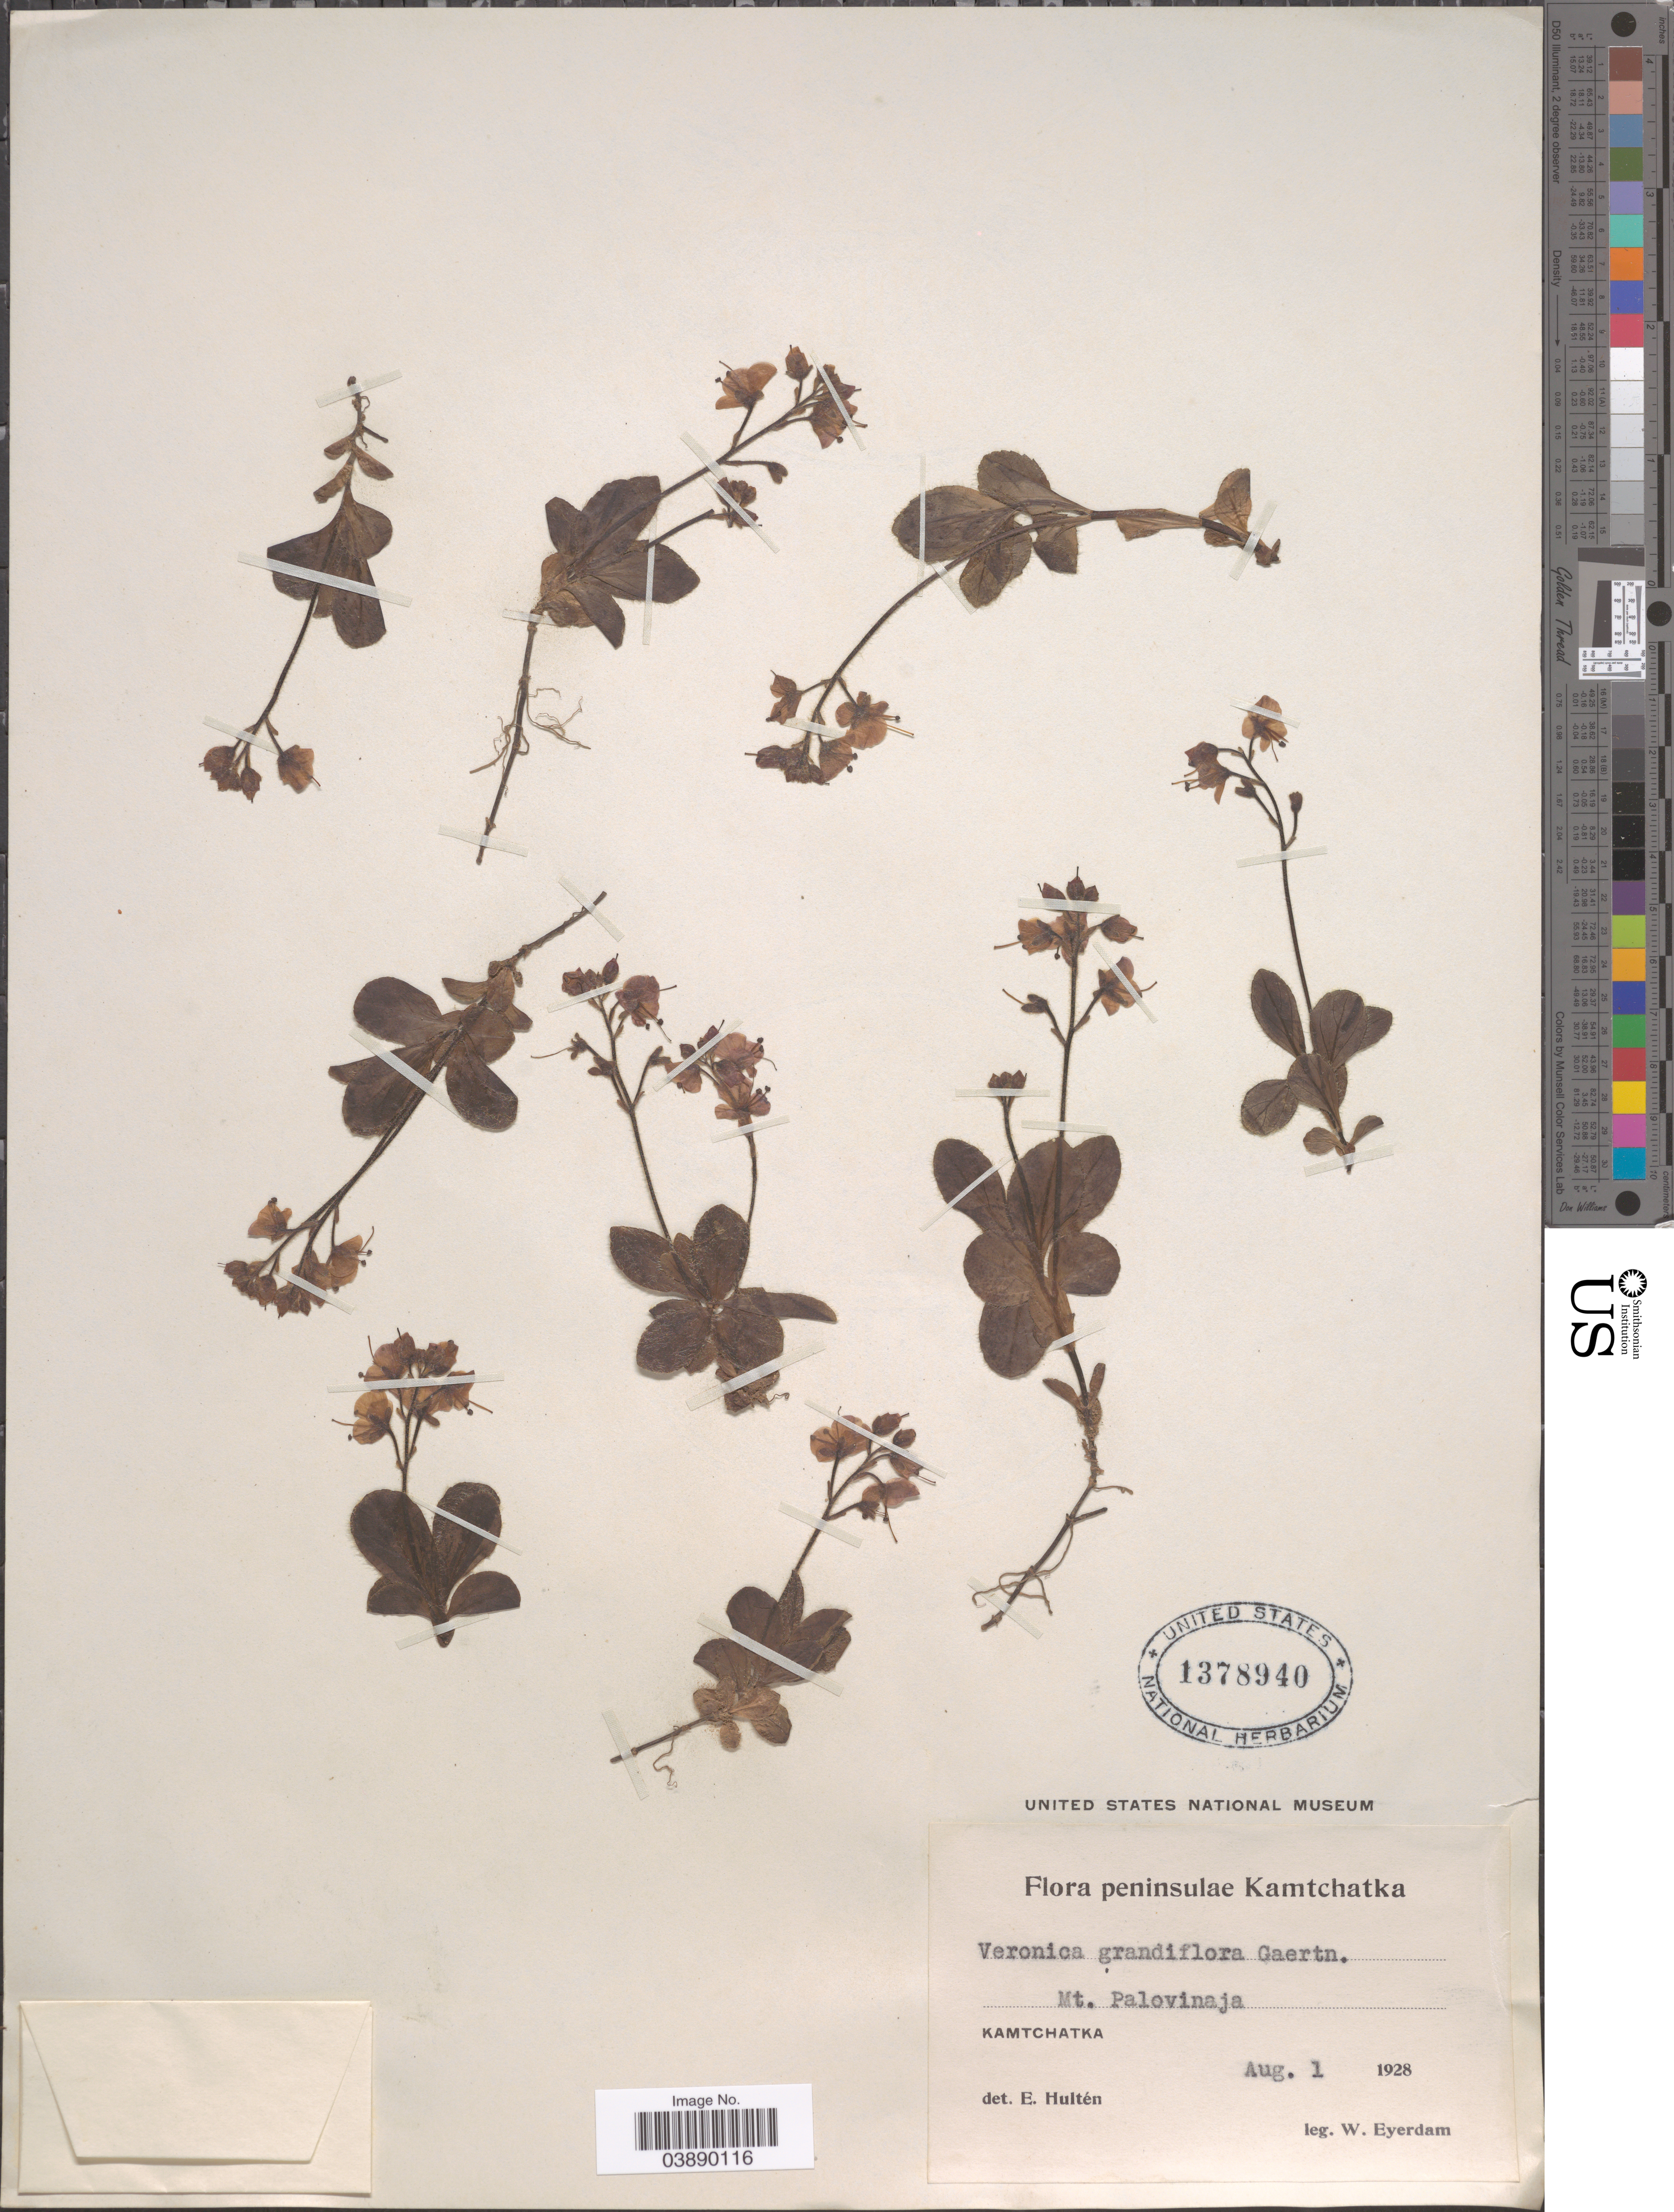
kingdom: Plantae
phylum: Tracheophyta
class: Magnoliopsida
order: Lamiales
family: Plantaginaceae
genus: Veronica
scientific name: Veronica grandiflora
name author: Gaertn.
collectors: W. J. Eyerdam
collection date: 1928-08-01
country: Russian Federation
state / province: Kamchatka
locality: Peninsulae Kamtchatka. Mt. Palovinaja. Kamtchatka.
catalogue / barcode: US 1378940